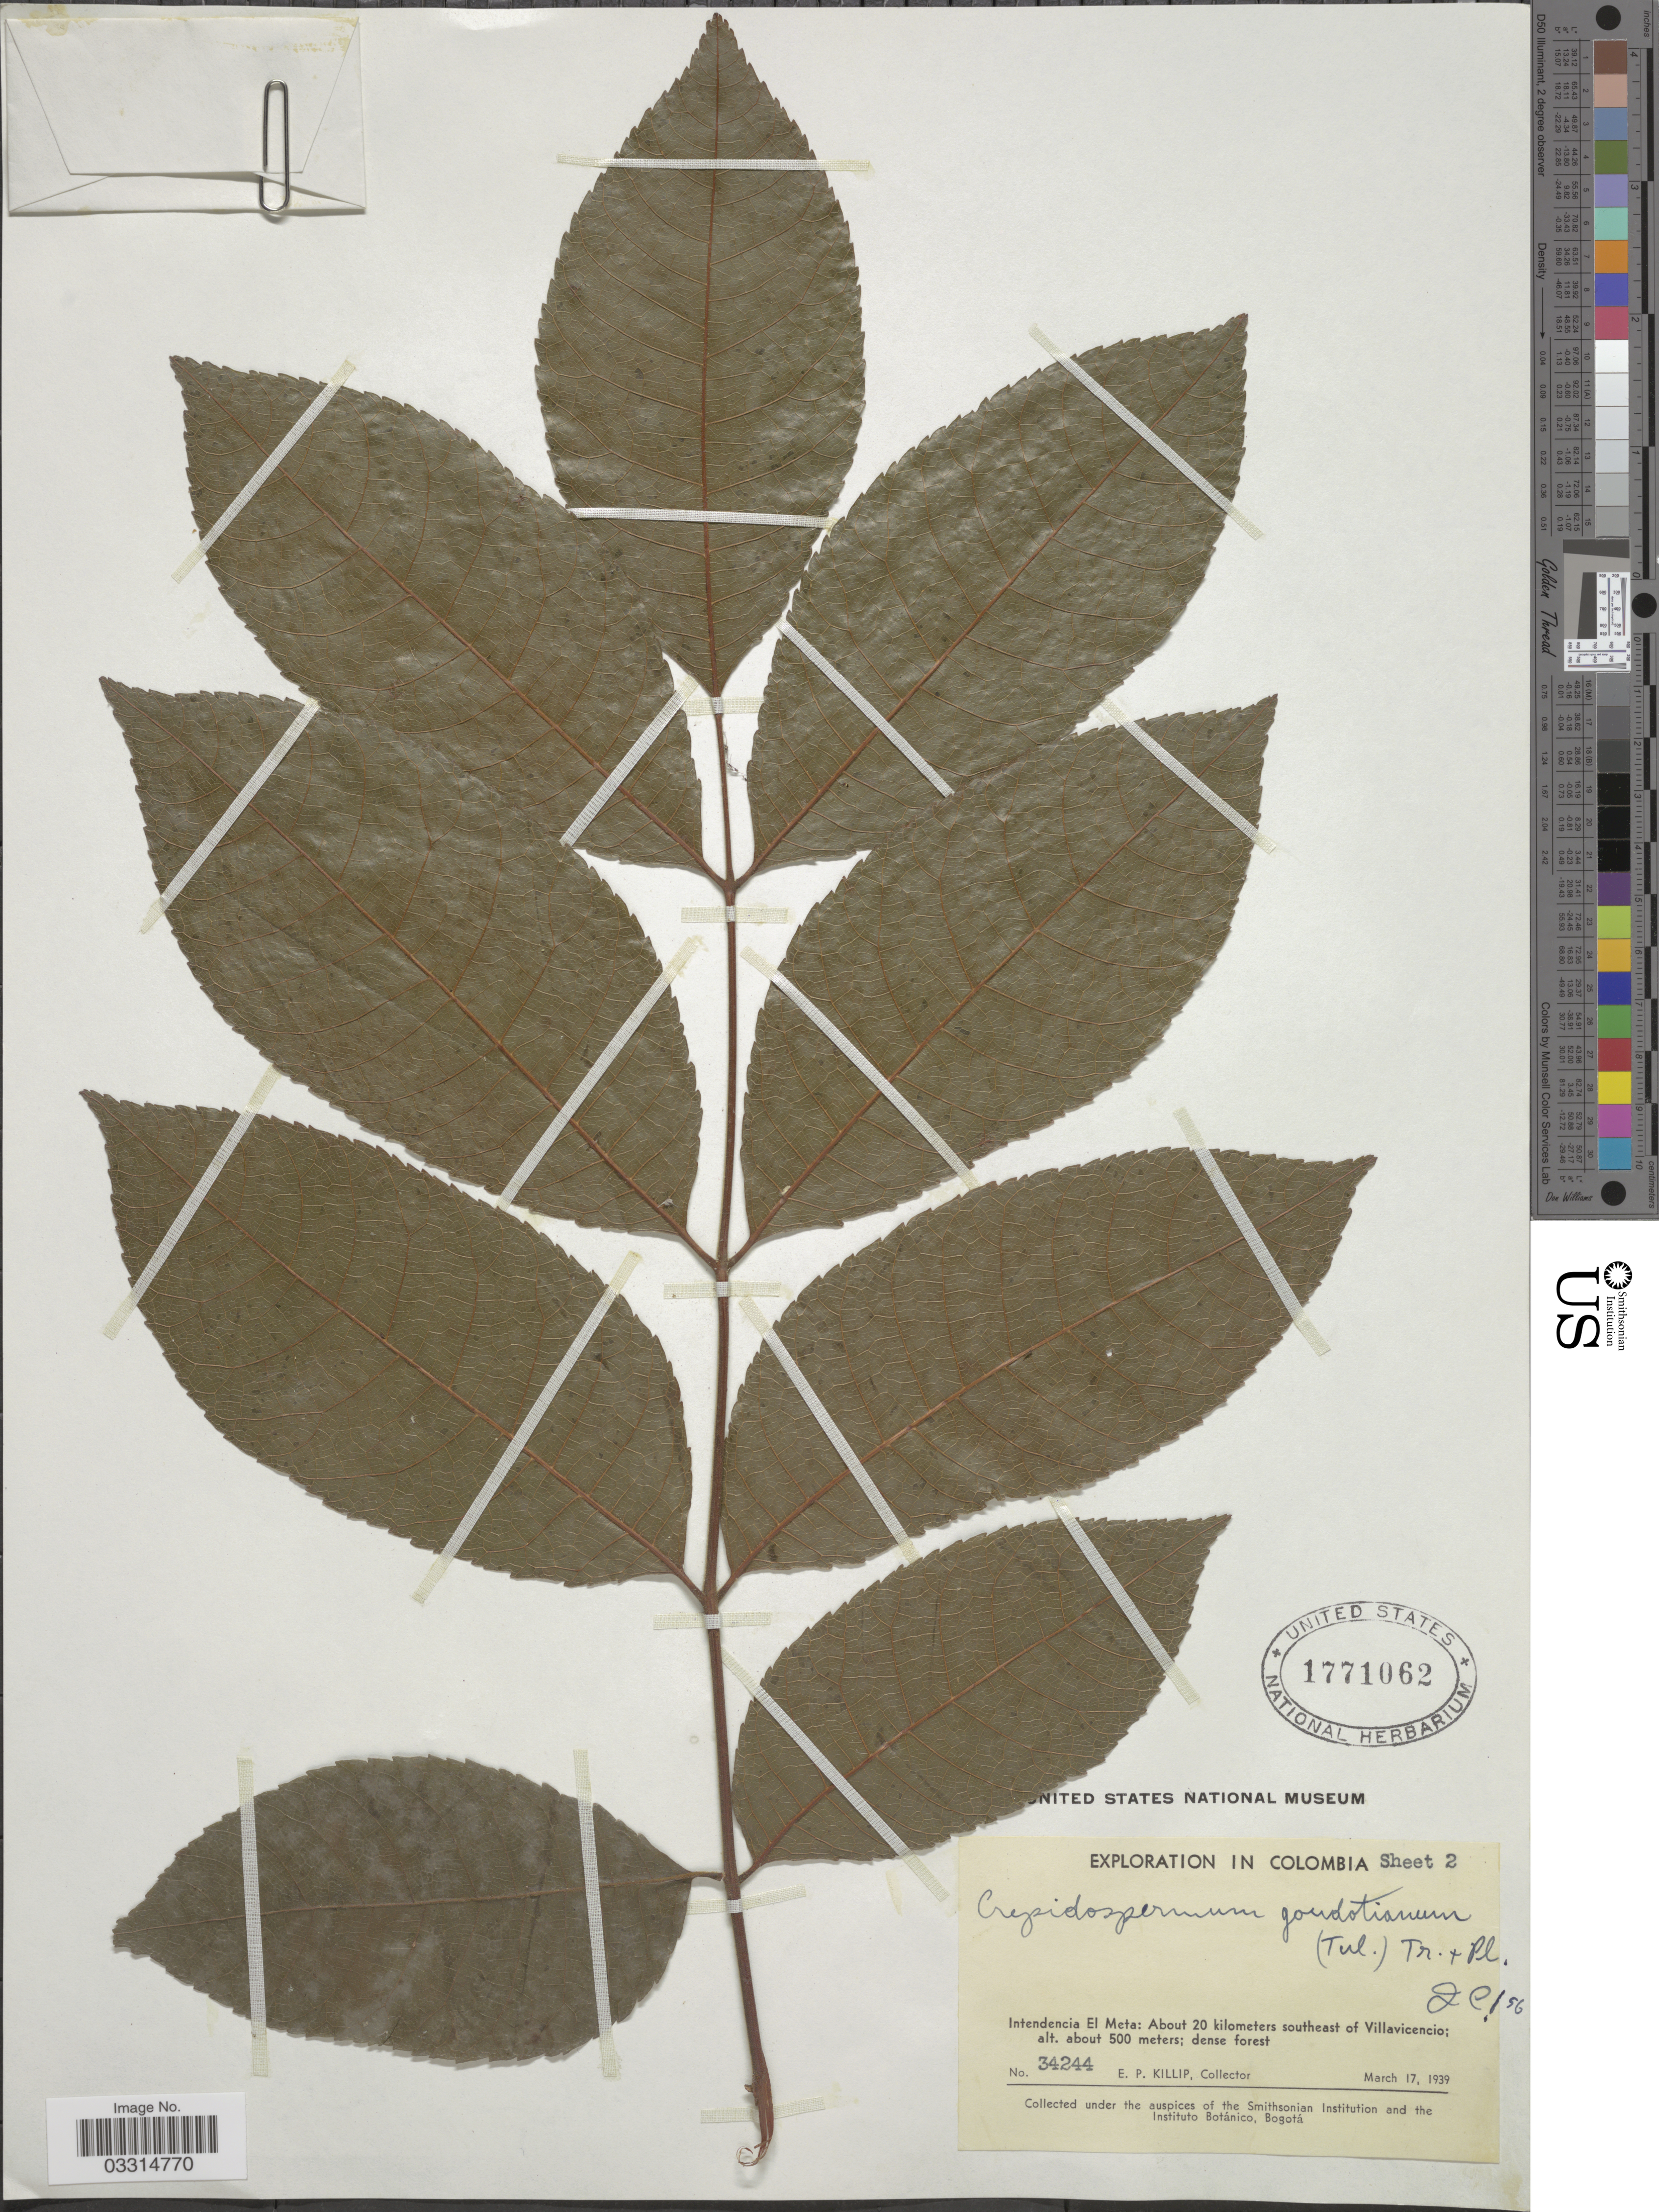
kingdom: Plantae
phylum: Tracheophyta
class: Magnoliopsida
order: Sapindales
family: Burseraceae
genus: Protium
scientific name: Protium goudotianum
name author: (Tul.) Byng & Christenh.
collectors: E. P. Killip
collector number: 34244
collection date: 1939-03-17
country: Colombia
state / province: Meta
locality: Intendencia del Meta: About 20 kilometers southeast of Villavicencio.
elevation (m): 500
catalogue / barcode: US 1771062